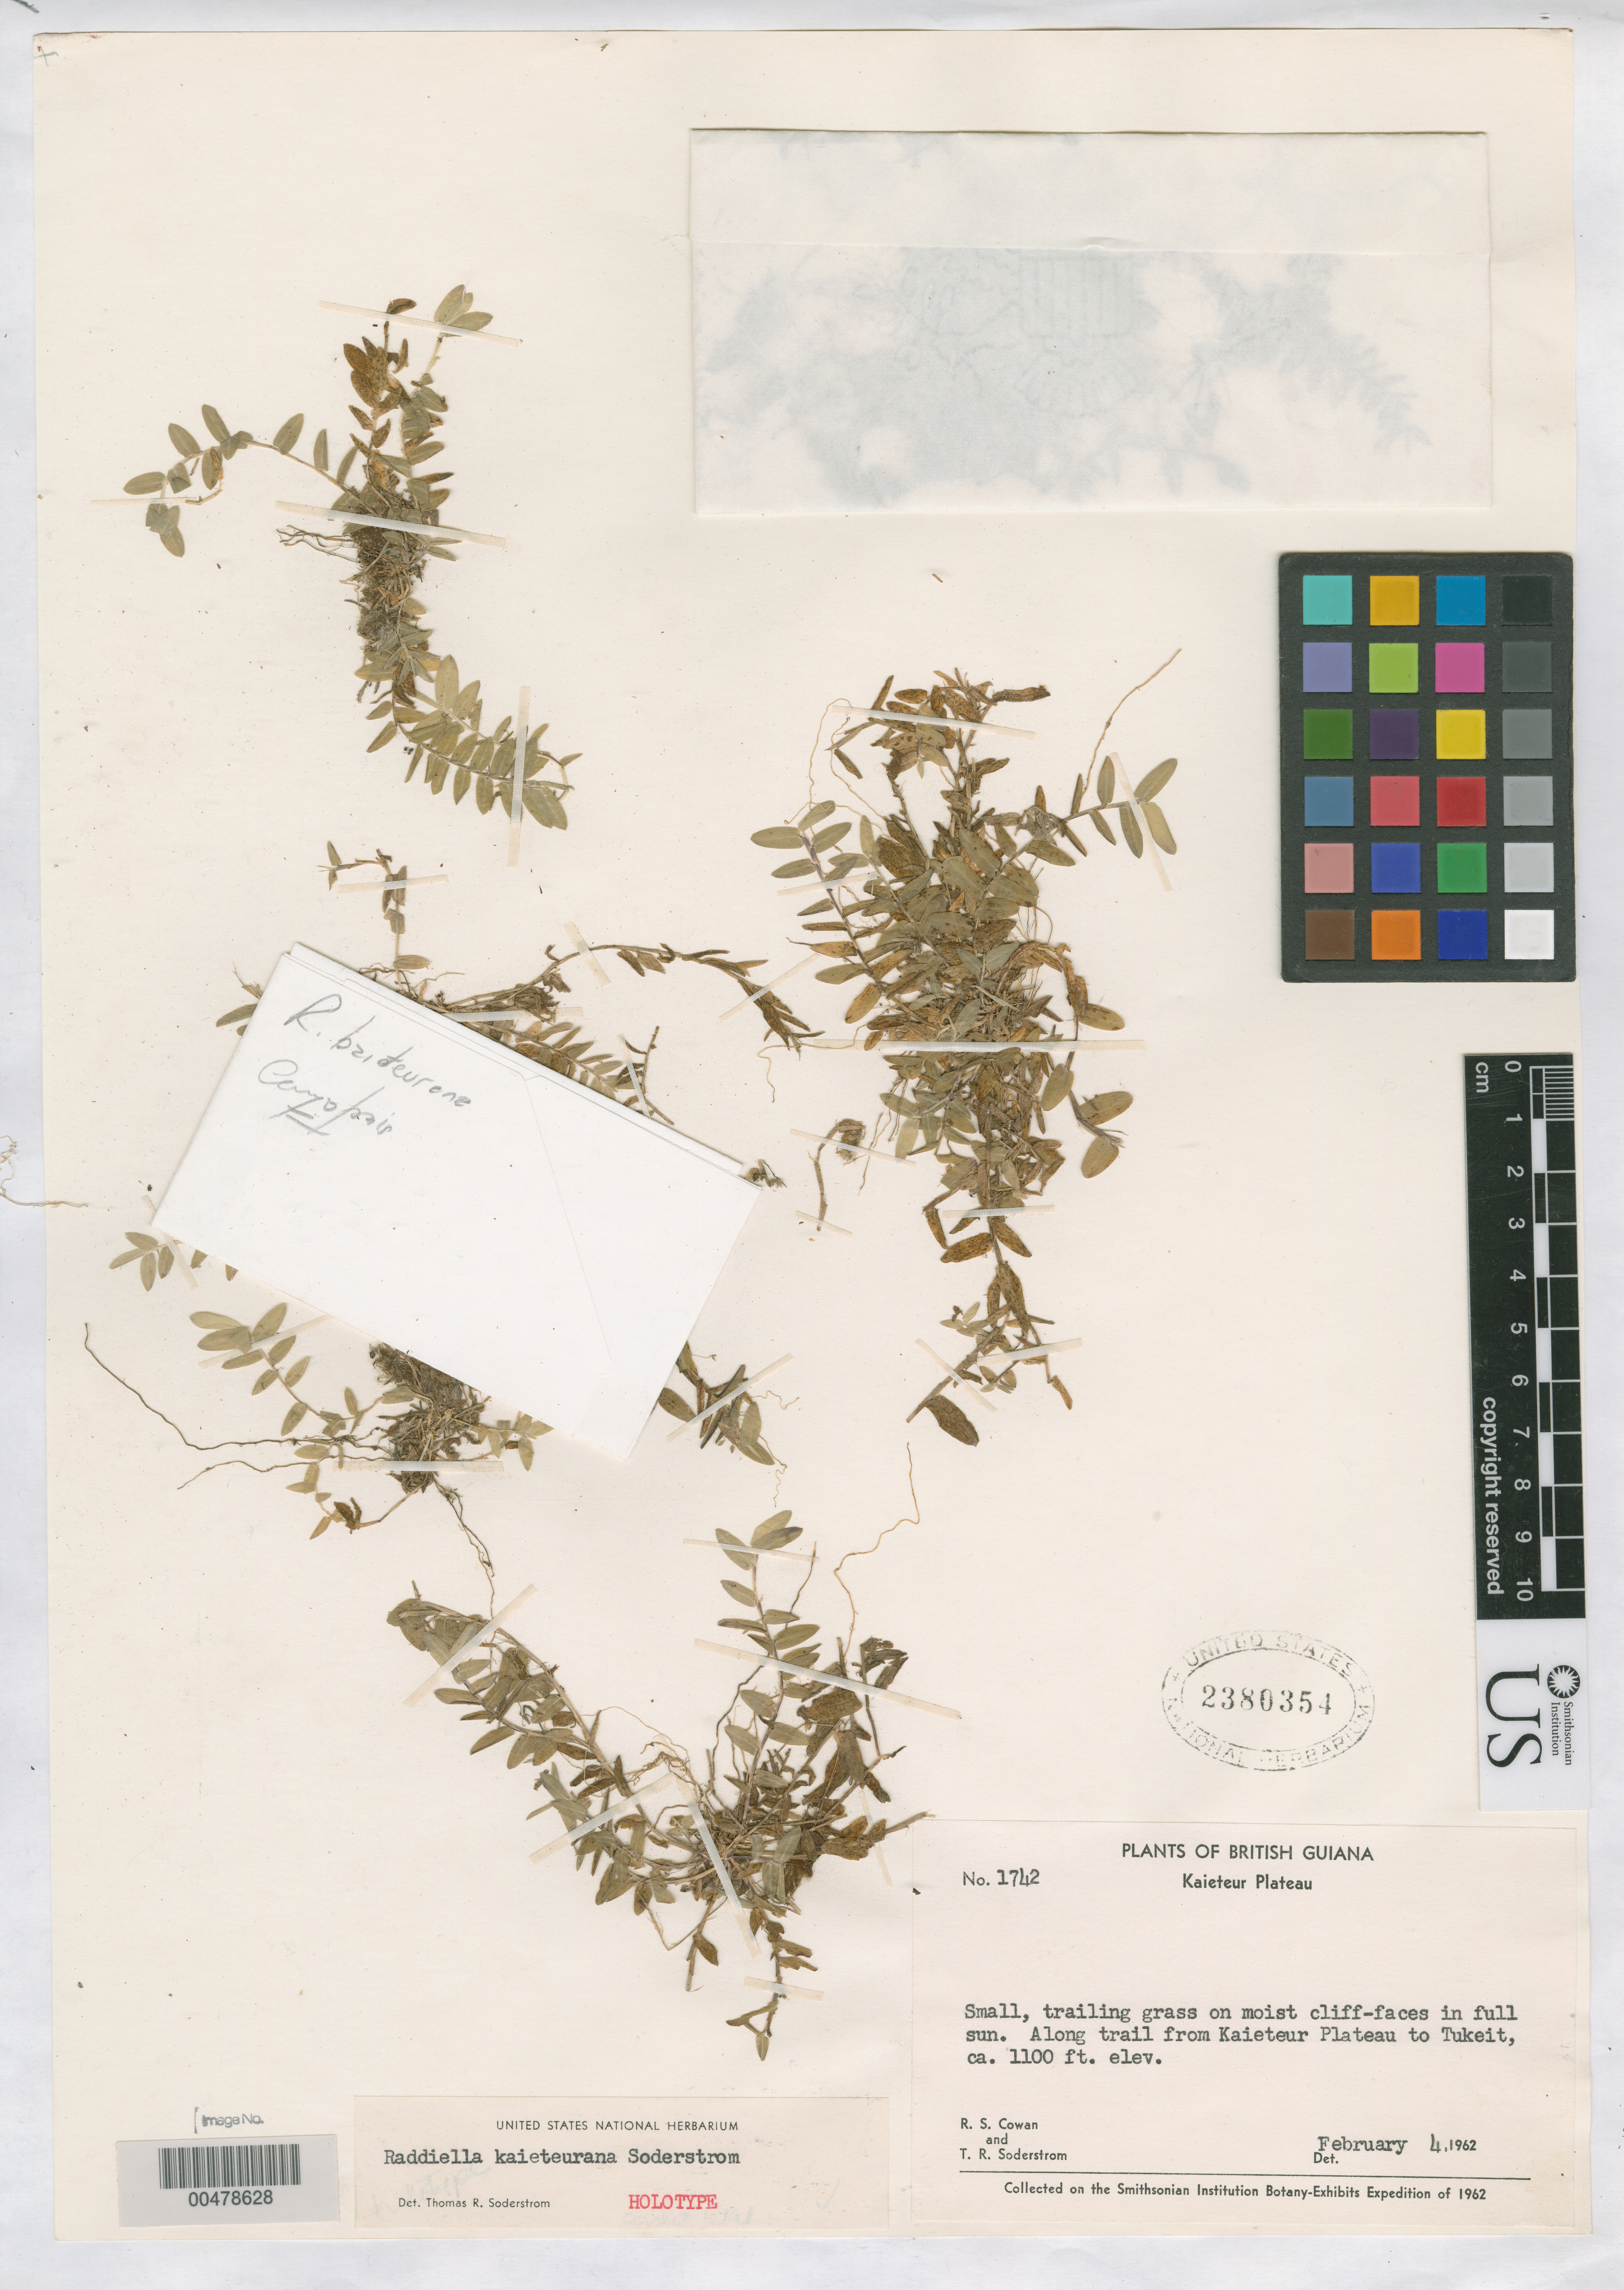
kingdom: Plantae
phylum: Tracheophyta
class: Liliopsida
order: Poales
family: Poaceae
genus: Raddiella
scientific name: Raddiella kaieteurana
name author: Soderstr.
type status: Holotype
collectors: R. S. Cowan & T. R. Soderstrom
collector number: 1742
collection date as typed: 04 Feb 1962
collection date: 1962-02-04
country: Guyana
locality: Kaieteur Plateau, trail between Kaieteur Plateau and Tukeit.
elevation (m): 335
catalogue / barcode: US 2380354